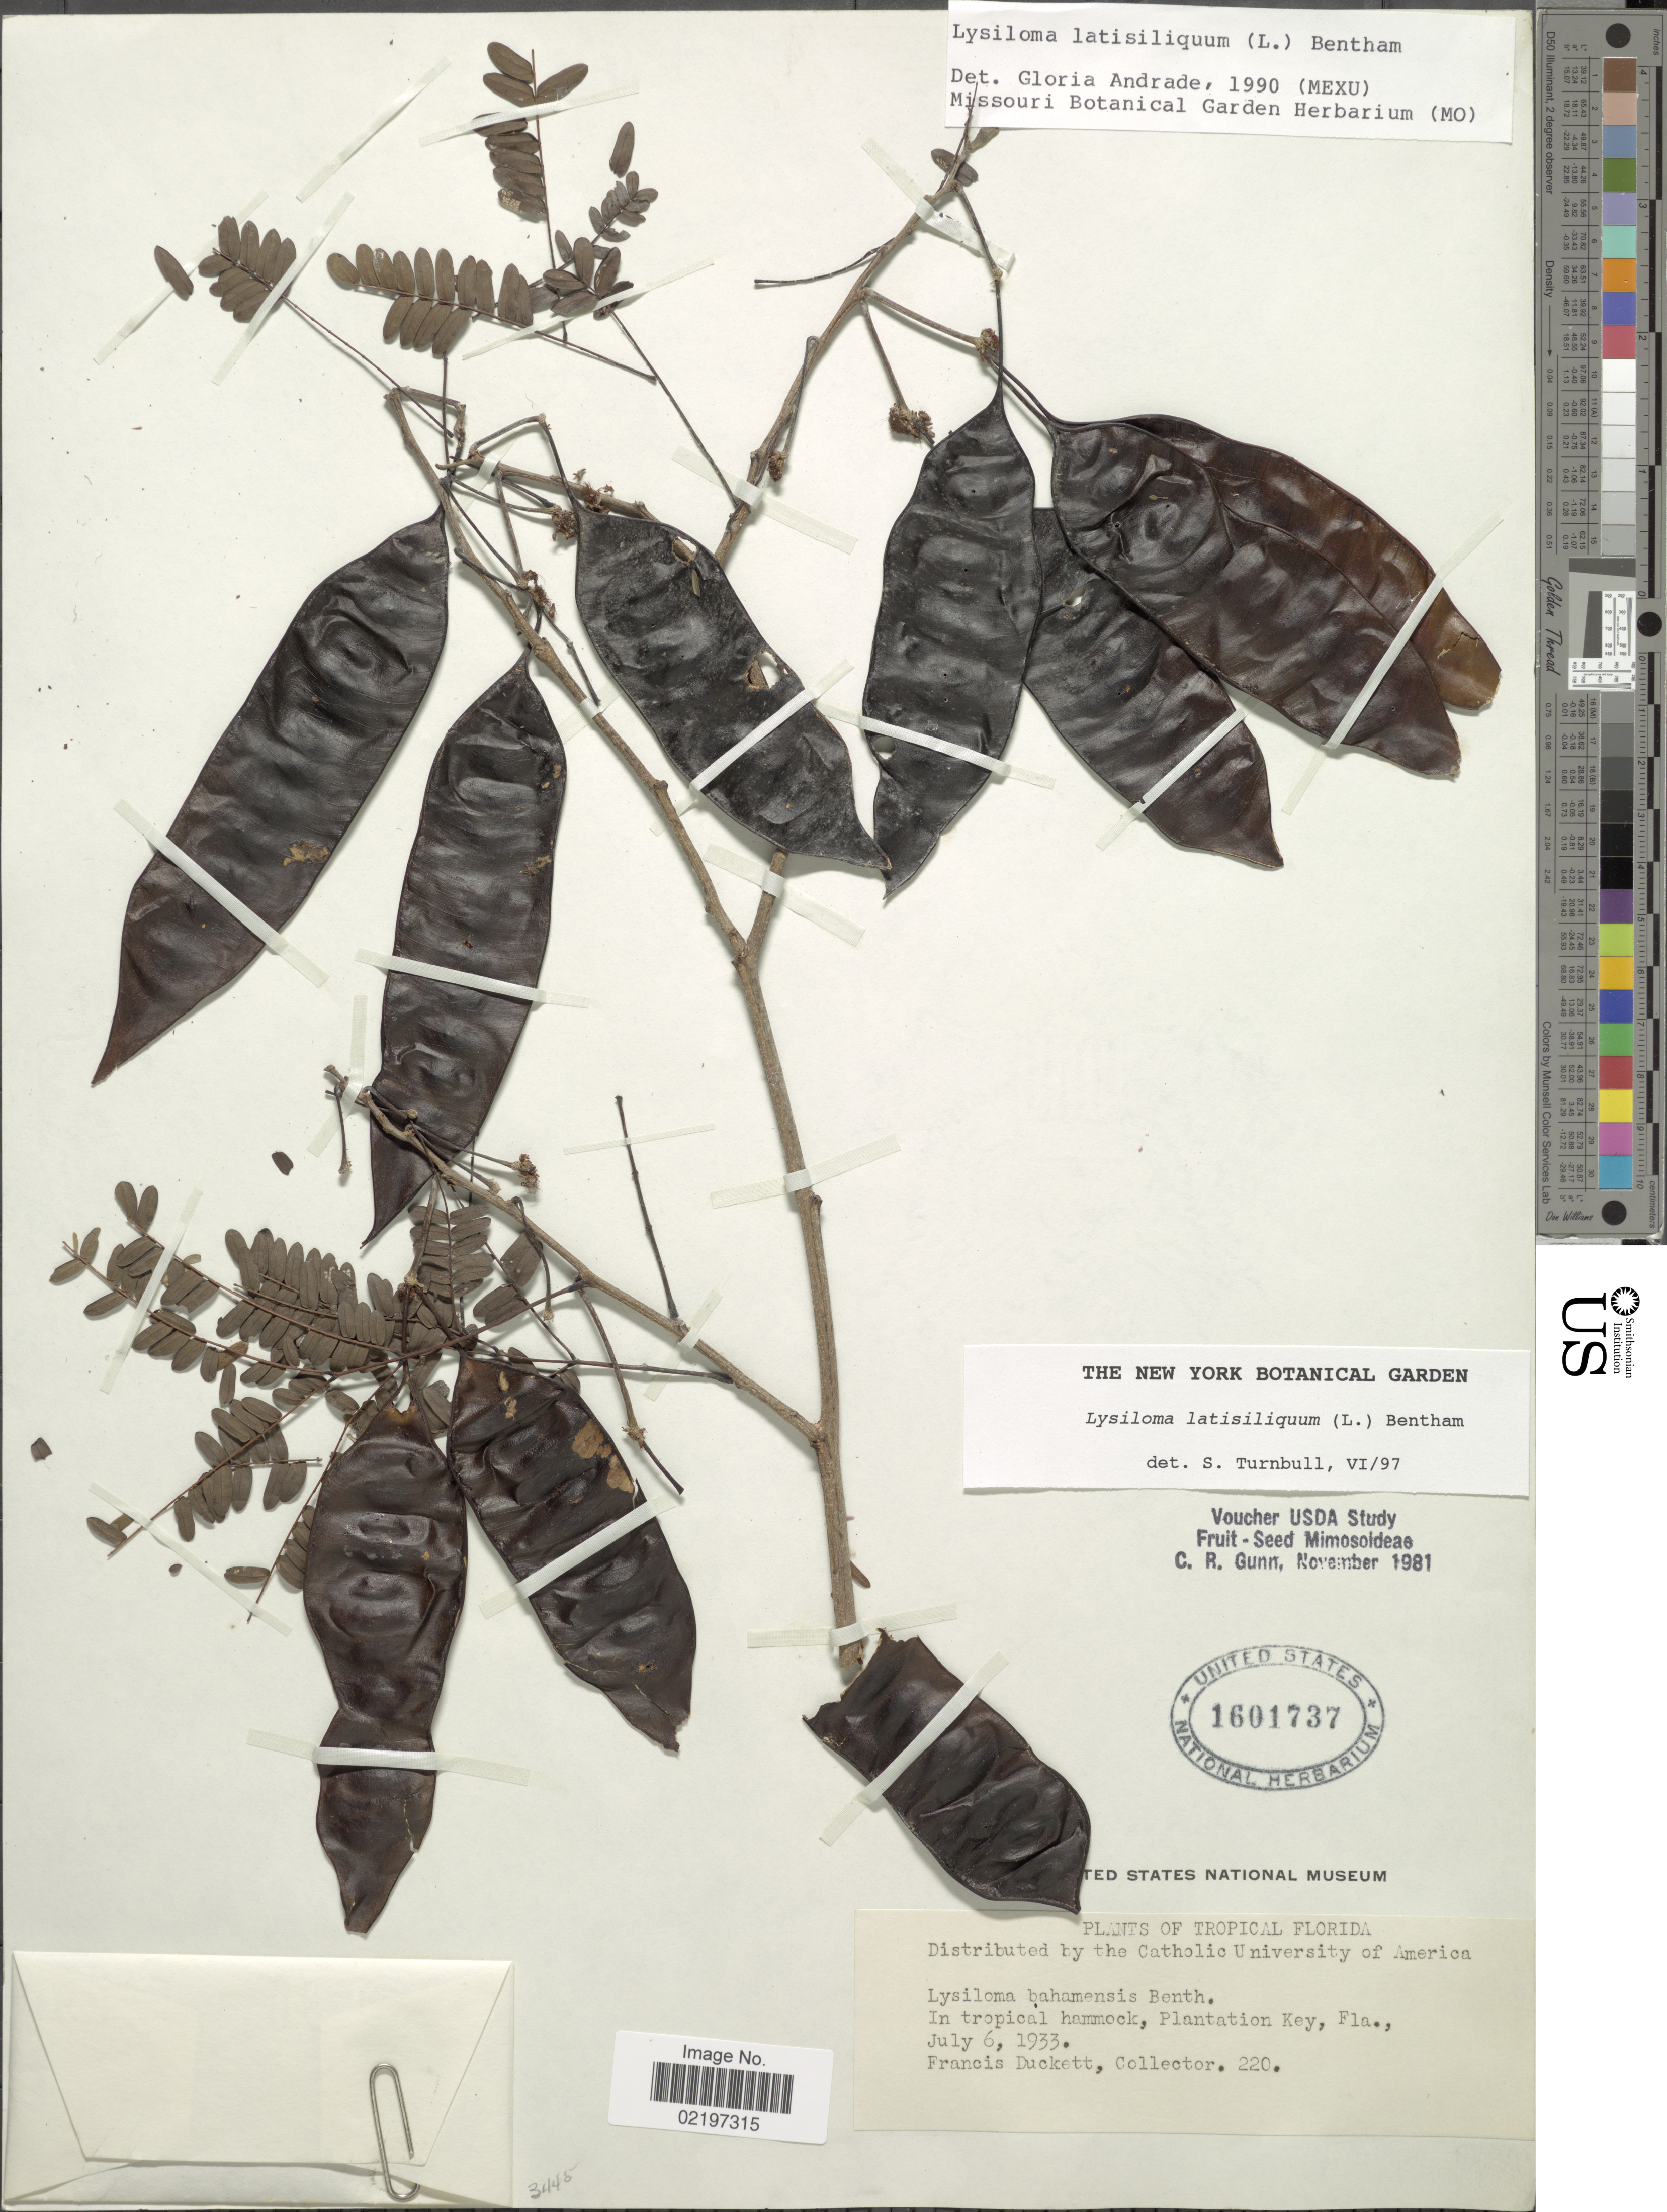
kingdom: Plantae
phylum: Tracheophyta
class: Magnoliopsida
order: Fabales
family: Fabaceae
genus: Lysiloma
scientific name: Lysiloma latisiliquum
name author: (L.) Benth.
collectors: F. Duckett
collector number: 220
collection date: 1933-07-06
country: United States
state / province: Florida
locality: Tropical Florida, in tropical hammock, Plantation Key, Fla.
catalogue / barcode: US 1601737